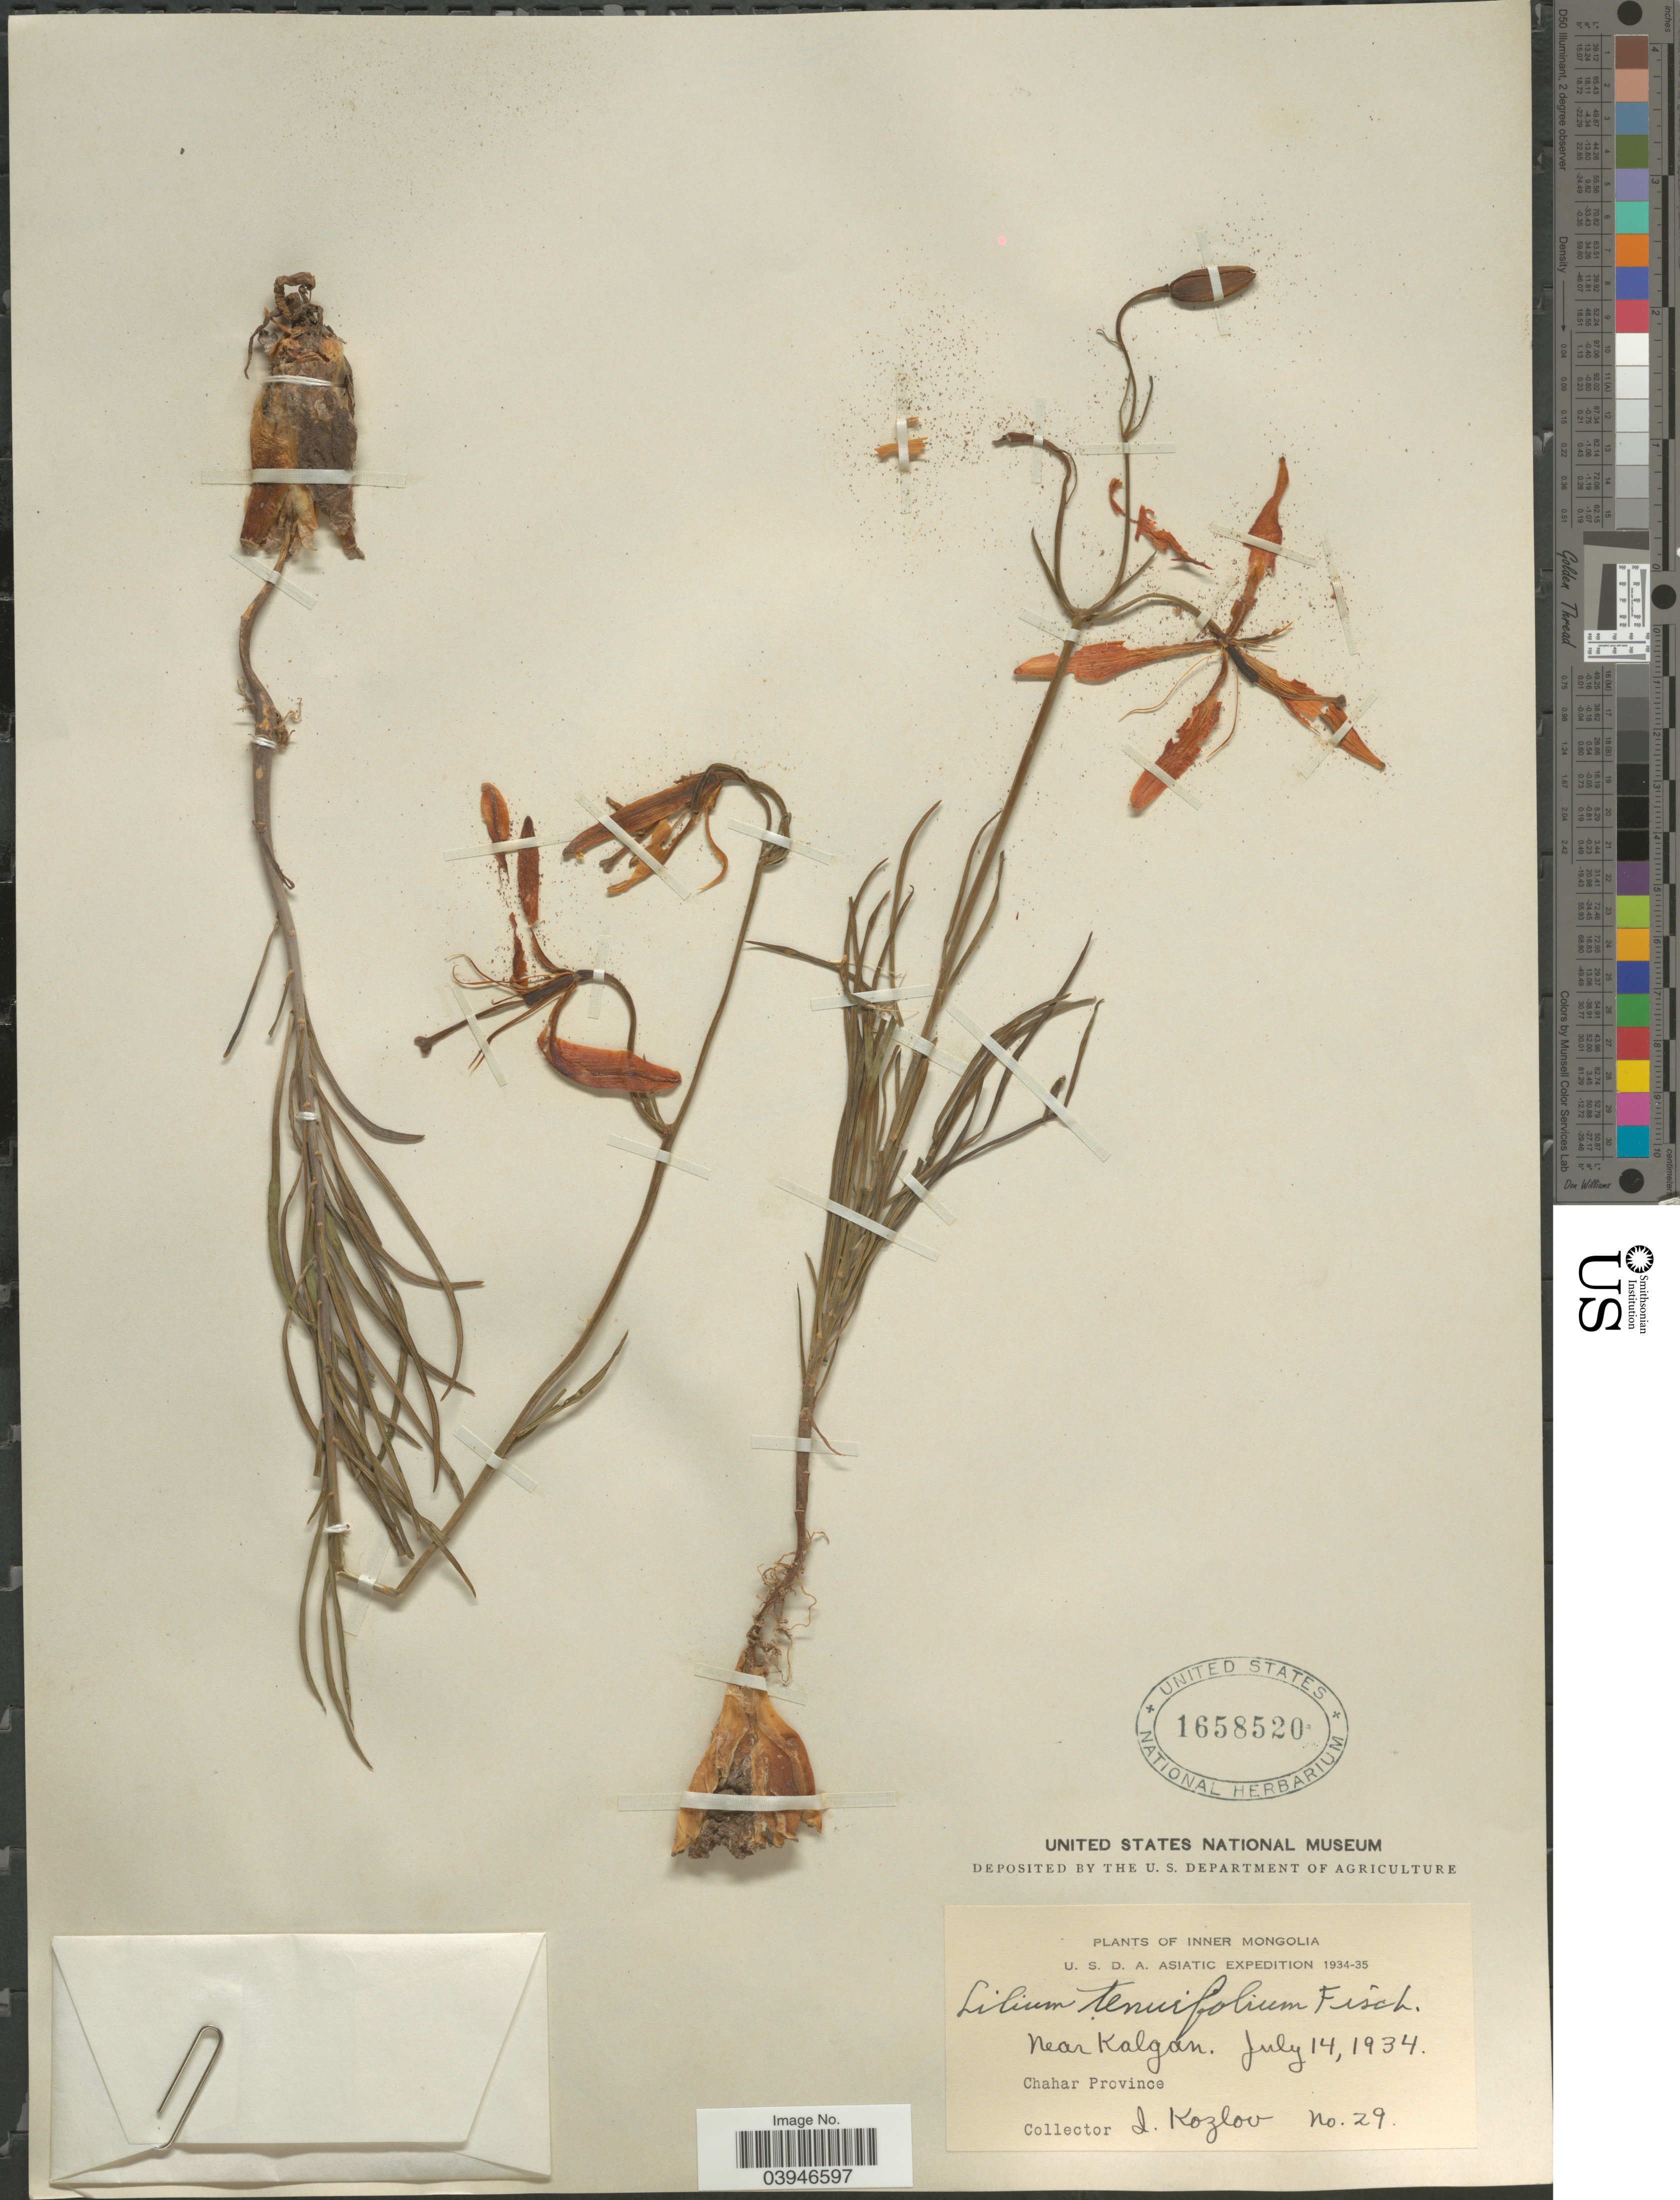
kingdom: Plantae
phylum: Tracheophyta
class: Liliopsida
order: Liliales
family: Liliaceae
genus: Lilium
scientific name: Lilium tenuifolium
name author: Fisch. ex Hook. f.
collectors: I. Kozlov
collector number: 29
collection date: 1934-07-14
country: China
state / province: Nei Monggol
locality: Inner Mongolia. Near Kalgan. Chahar Province.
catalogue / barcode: US 1658520